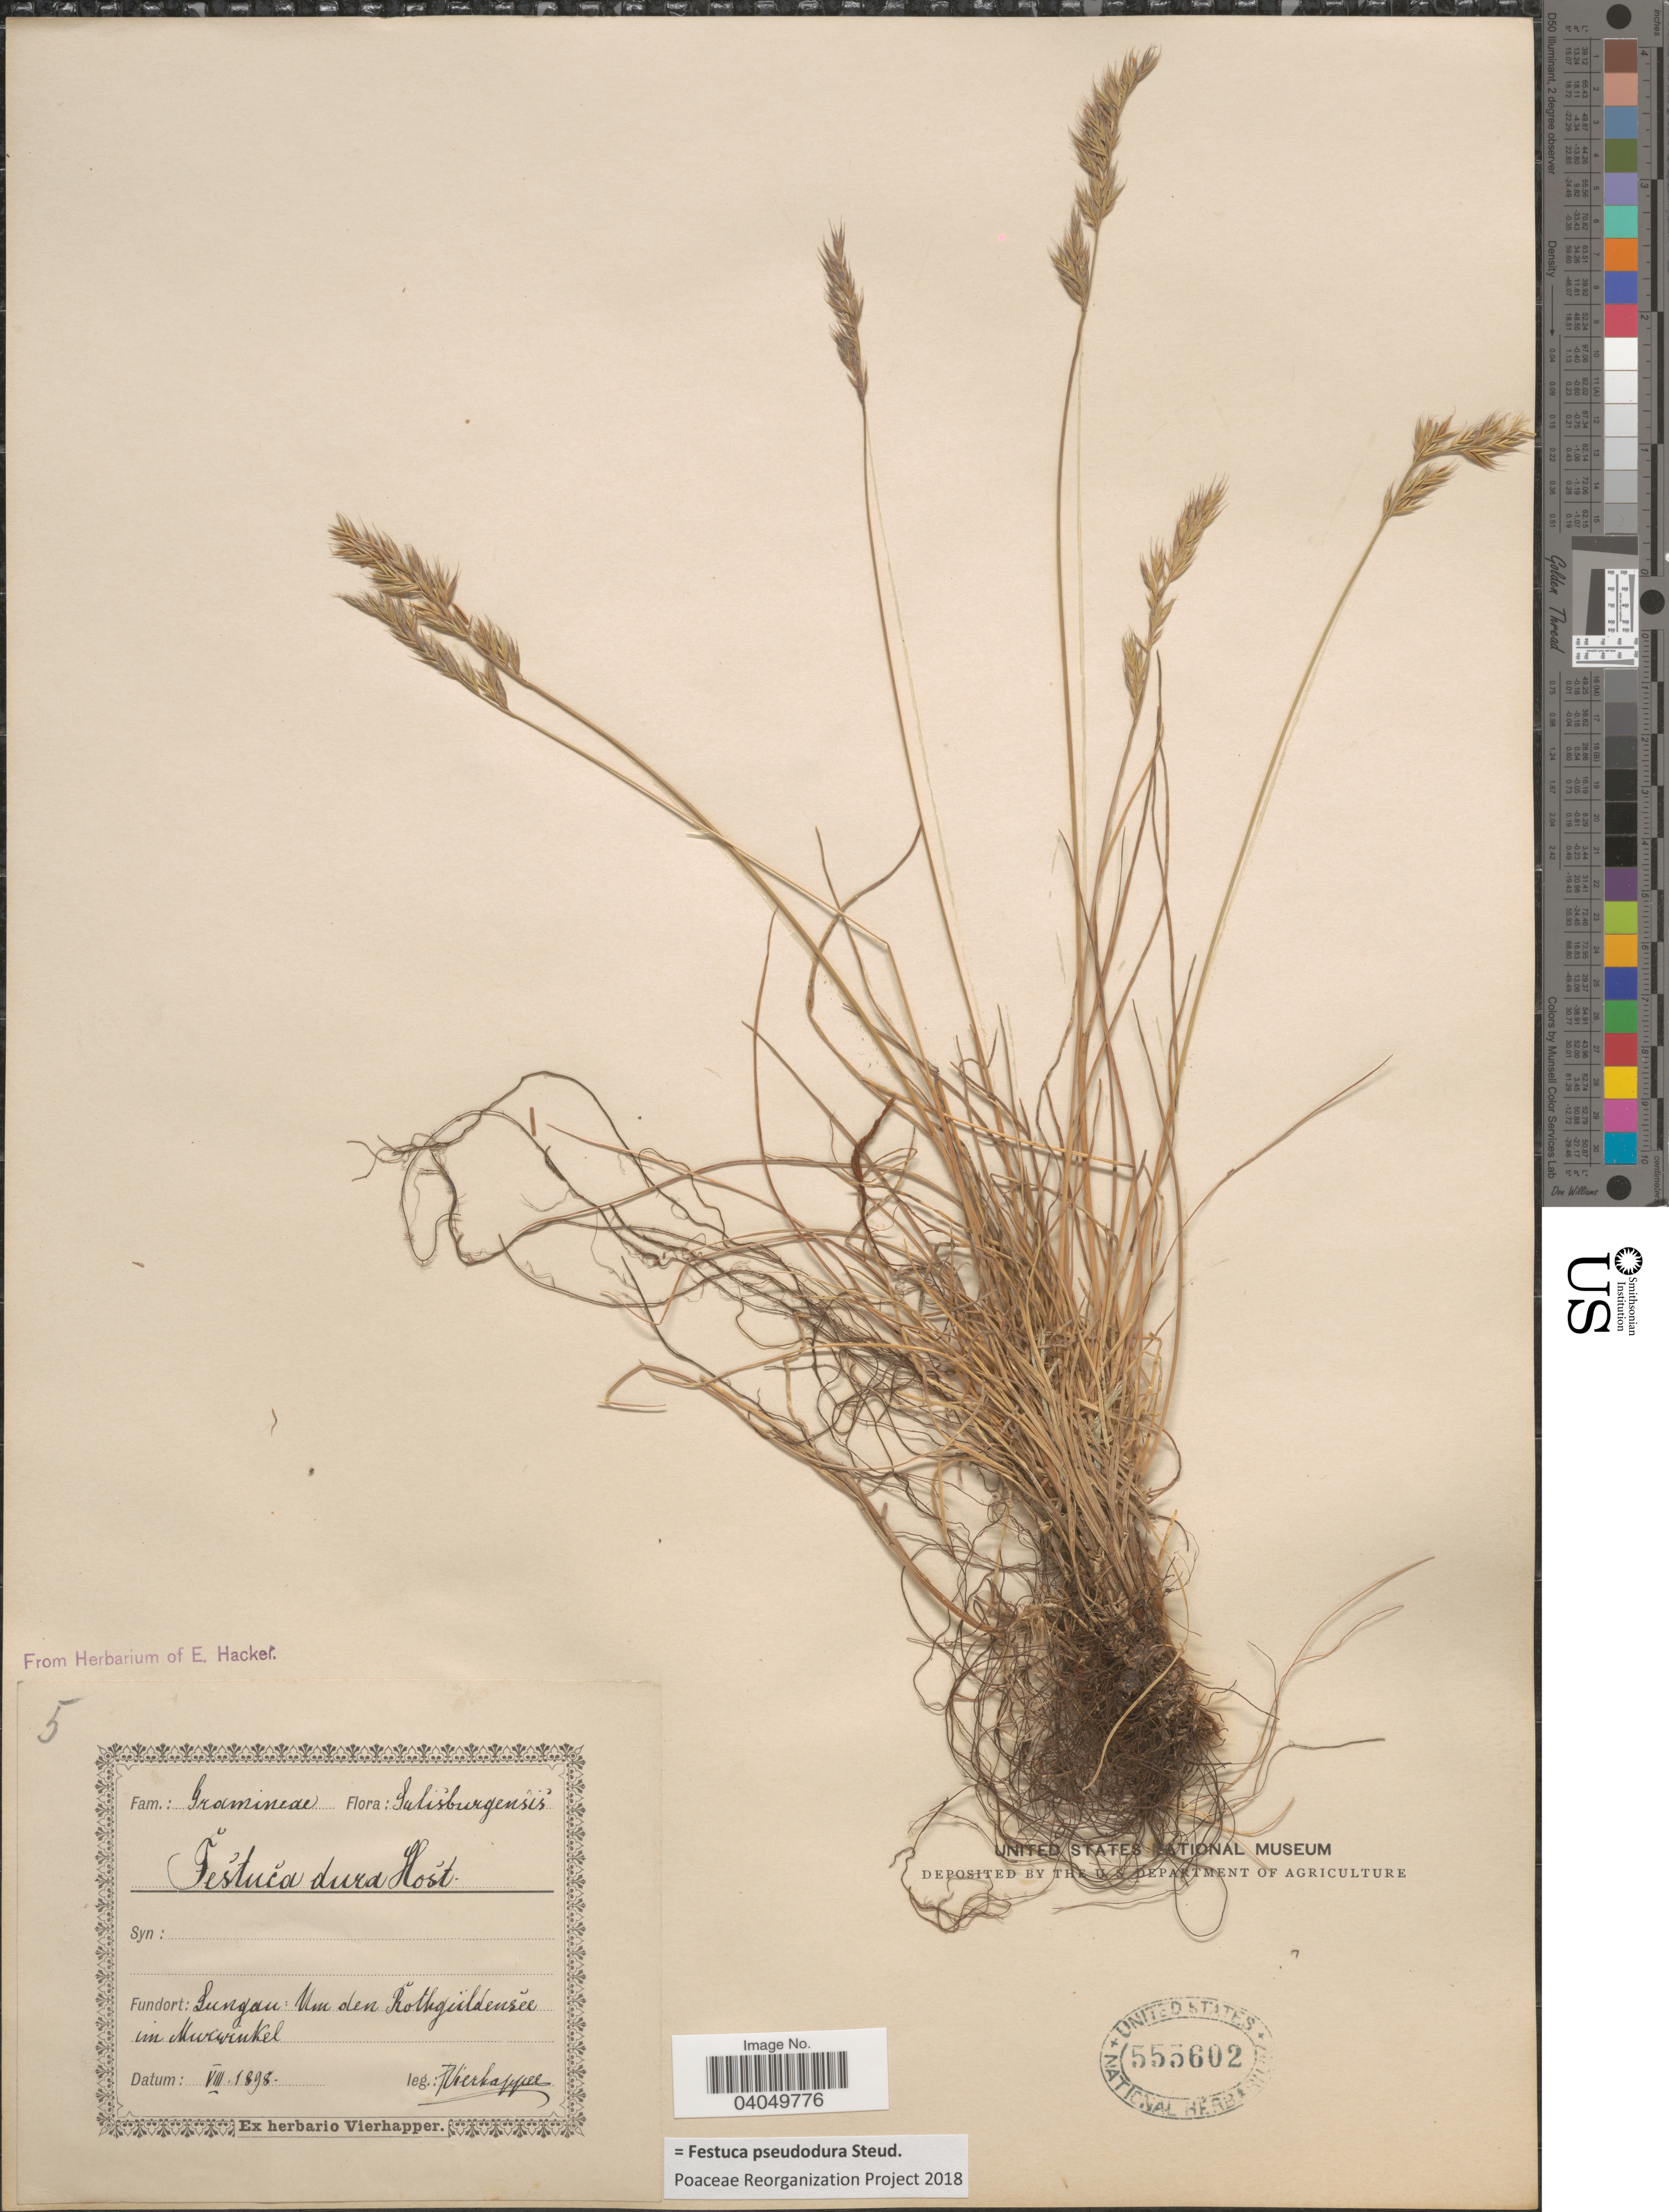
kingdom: Plantae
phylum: Tracheophyta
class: Liliopsida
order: Poales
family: Poaceae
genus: Festuca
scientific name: Festuca pseudodura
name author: Steud.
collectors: F. Vierhapper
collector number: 5?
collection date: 1898-08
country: Austria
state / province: Salzburg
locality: Salisburgensis. Fundort: Lungau: Nm den Rothgildensee im Murwinkel. [interpreted]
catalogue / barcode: US 555602